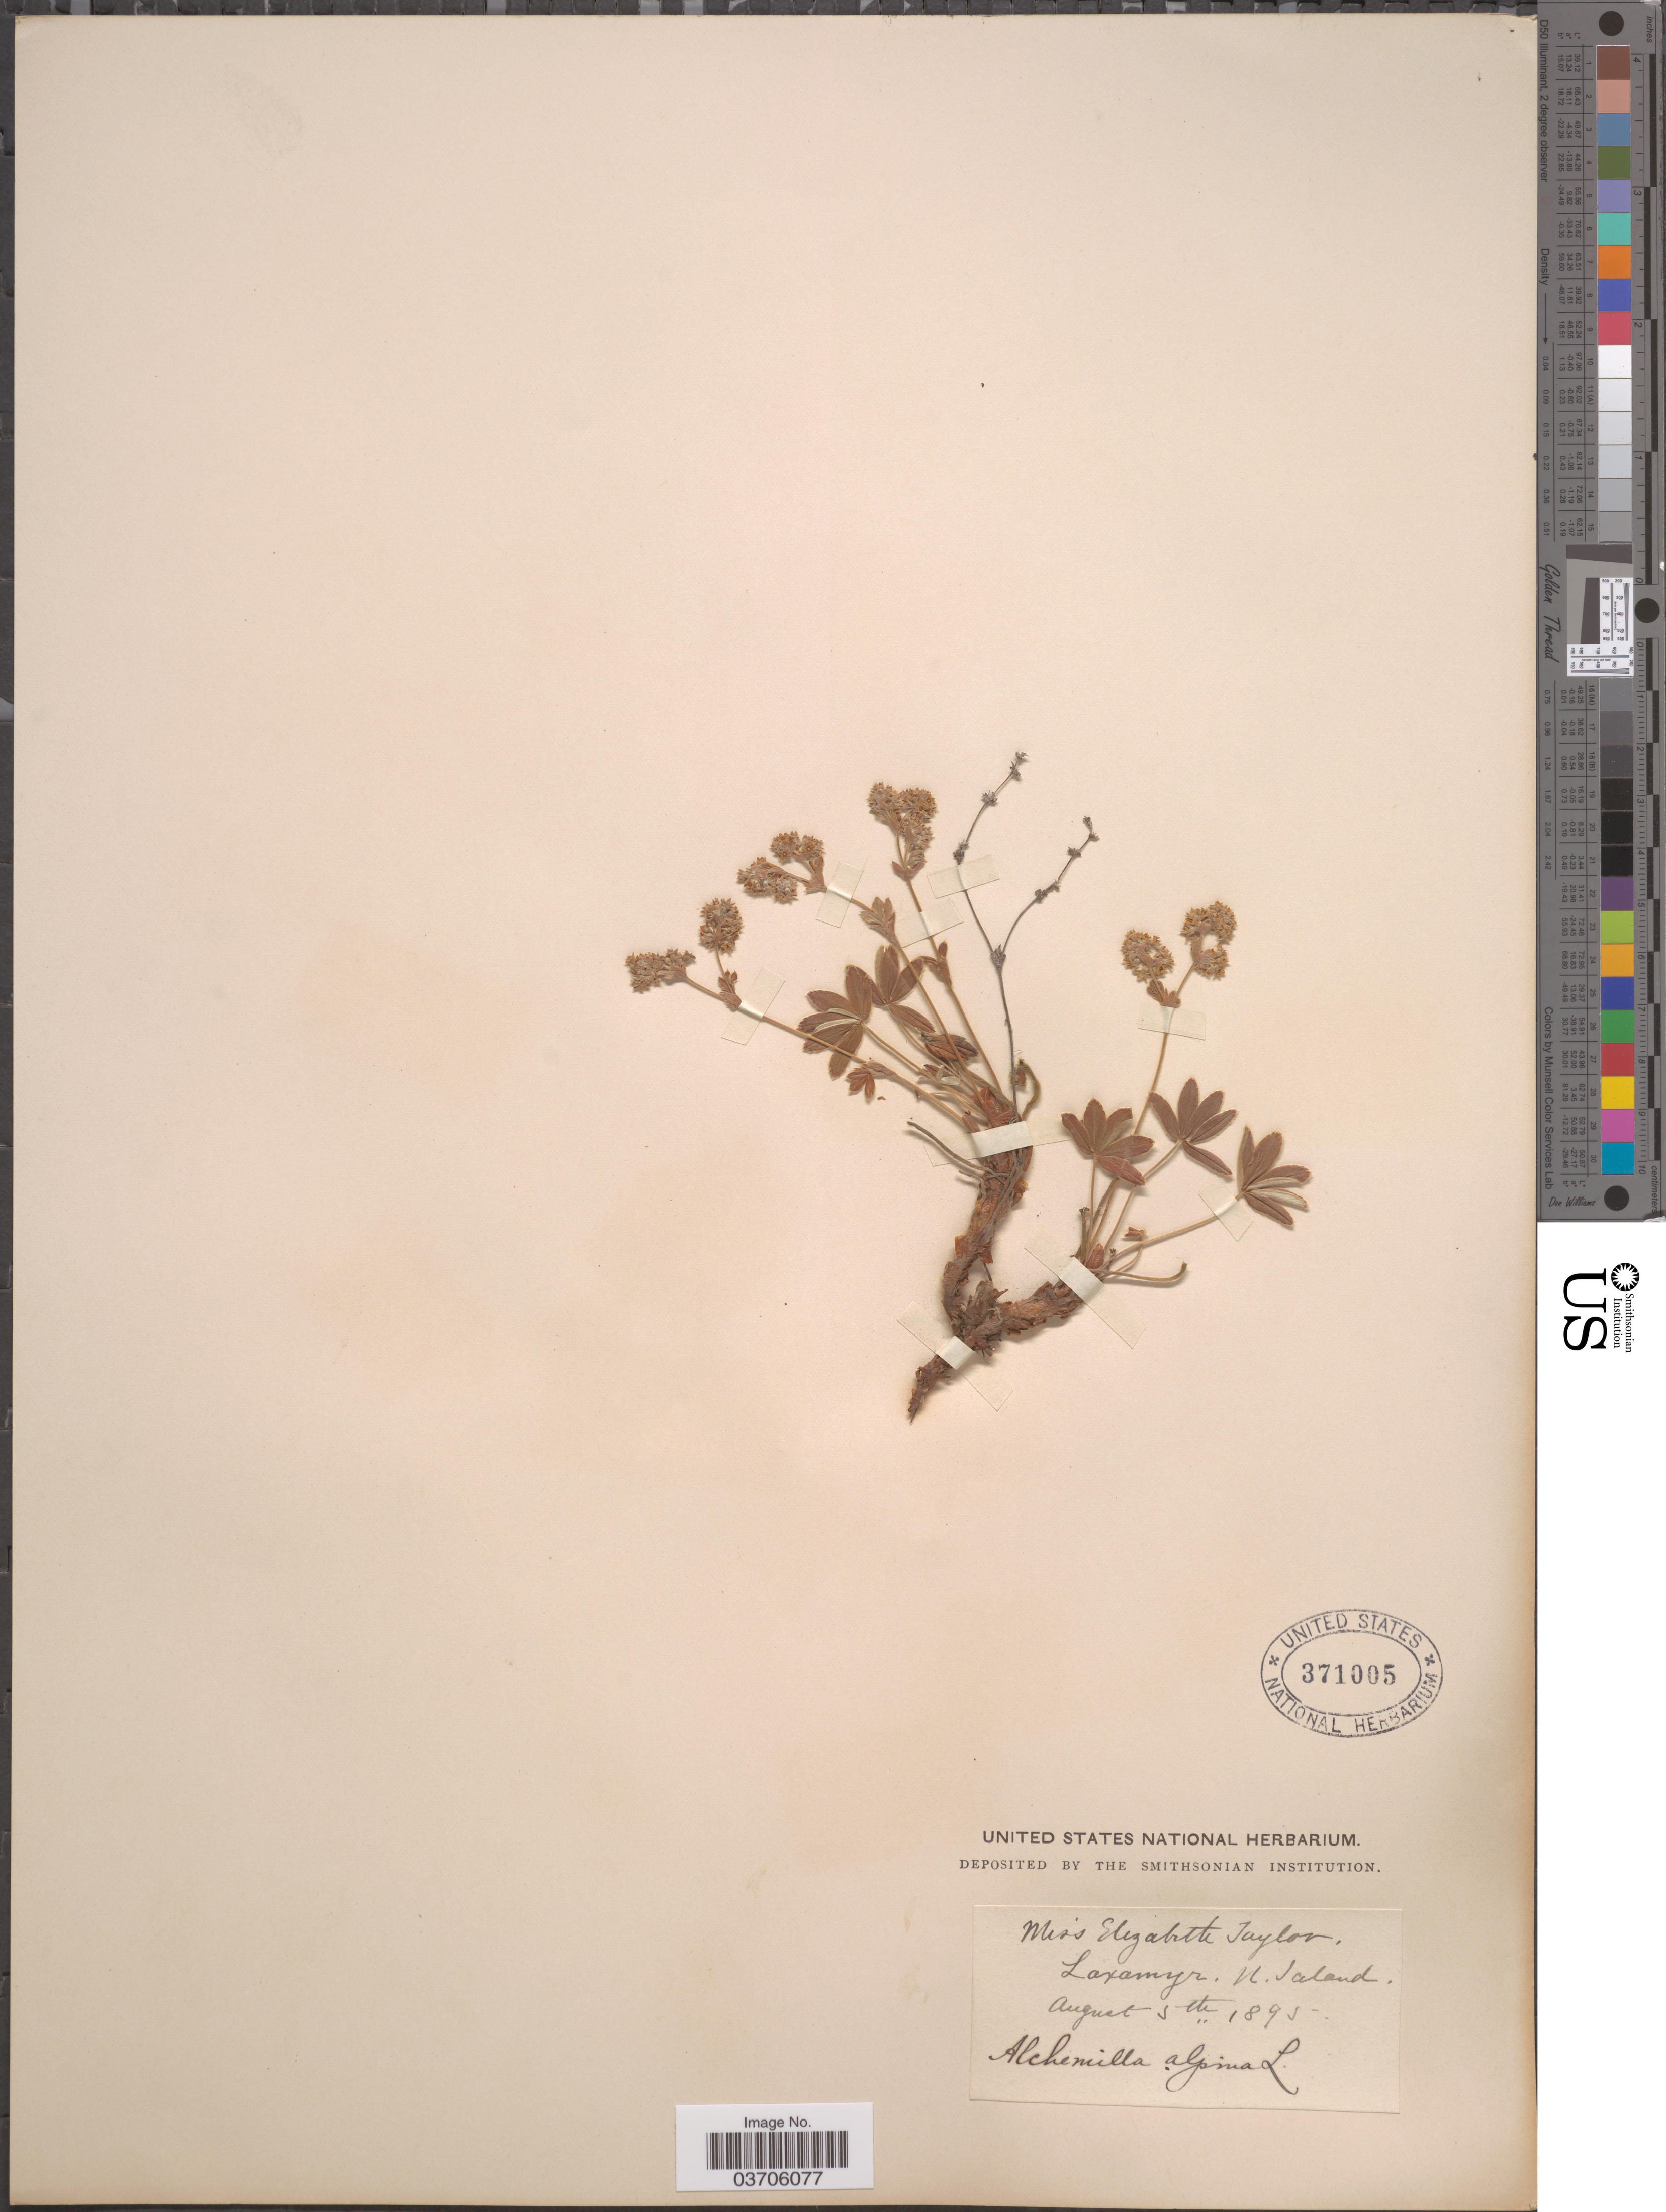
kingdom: Plantae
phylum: Tracheophyta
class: Magnoliopsida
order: Rosales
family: Rosaceae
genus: Alchemilla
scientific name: Alchemilla alpina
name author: L.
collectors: E. L. Taylor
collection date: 1895-08-05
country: Iceland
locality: Laxamyr. N. Iceland.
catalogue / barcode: US 371005